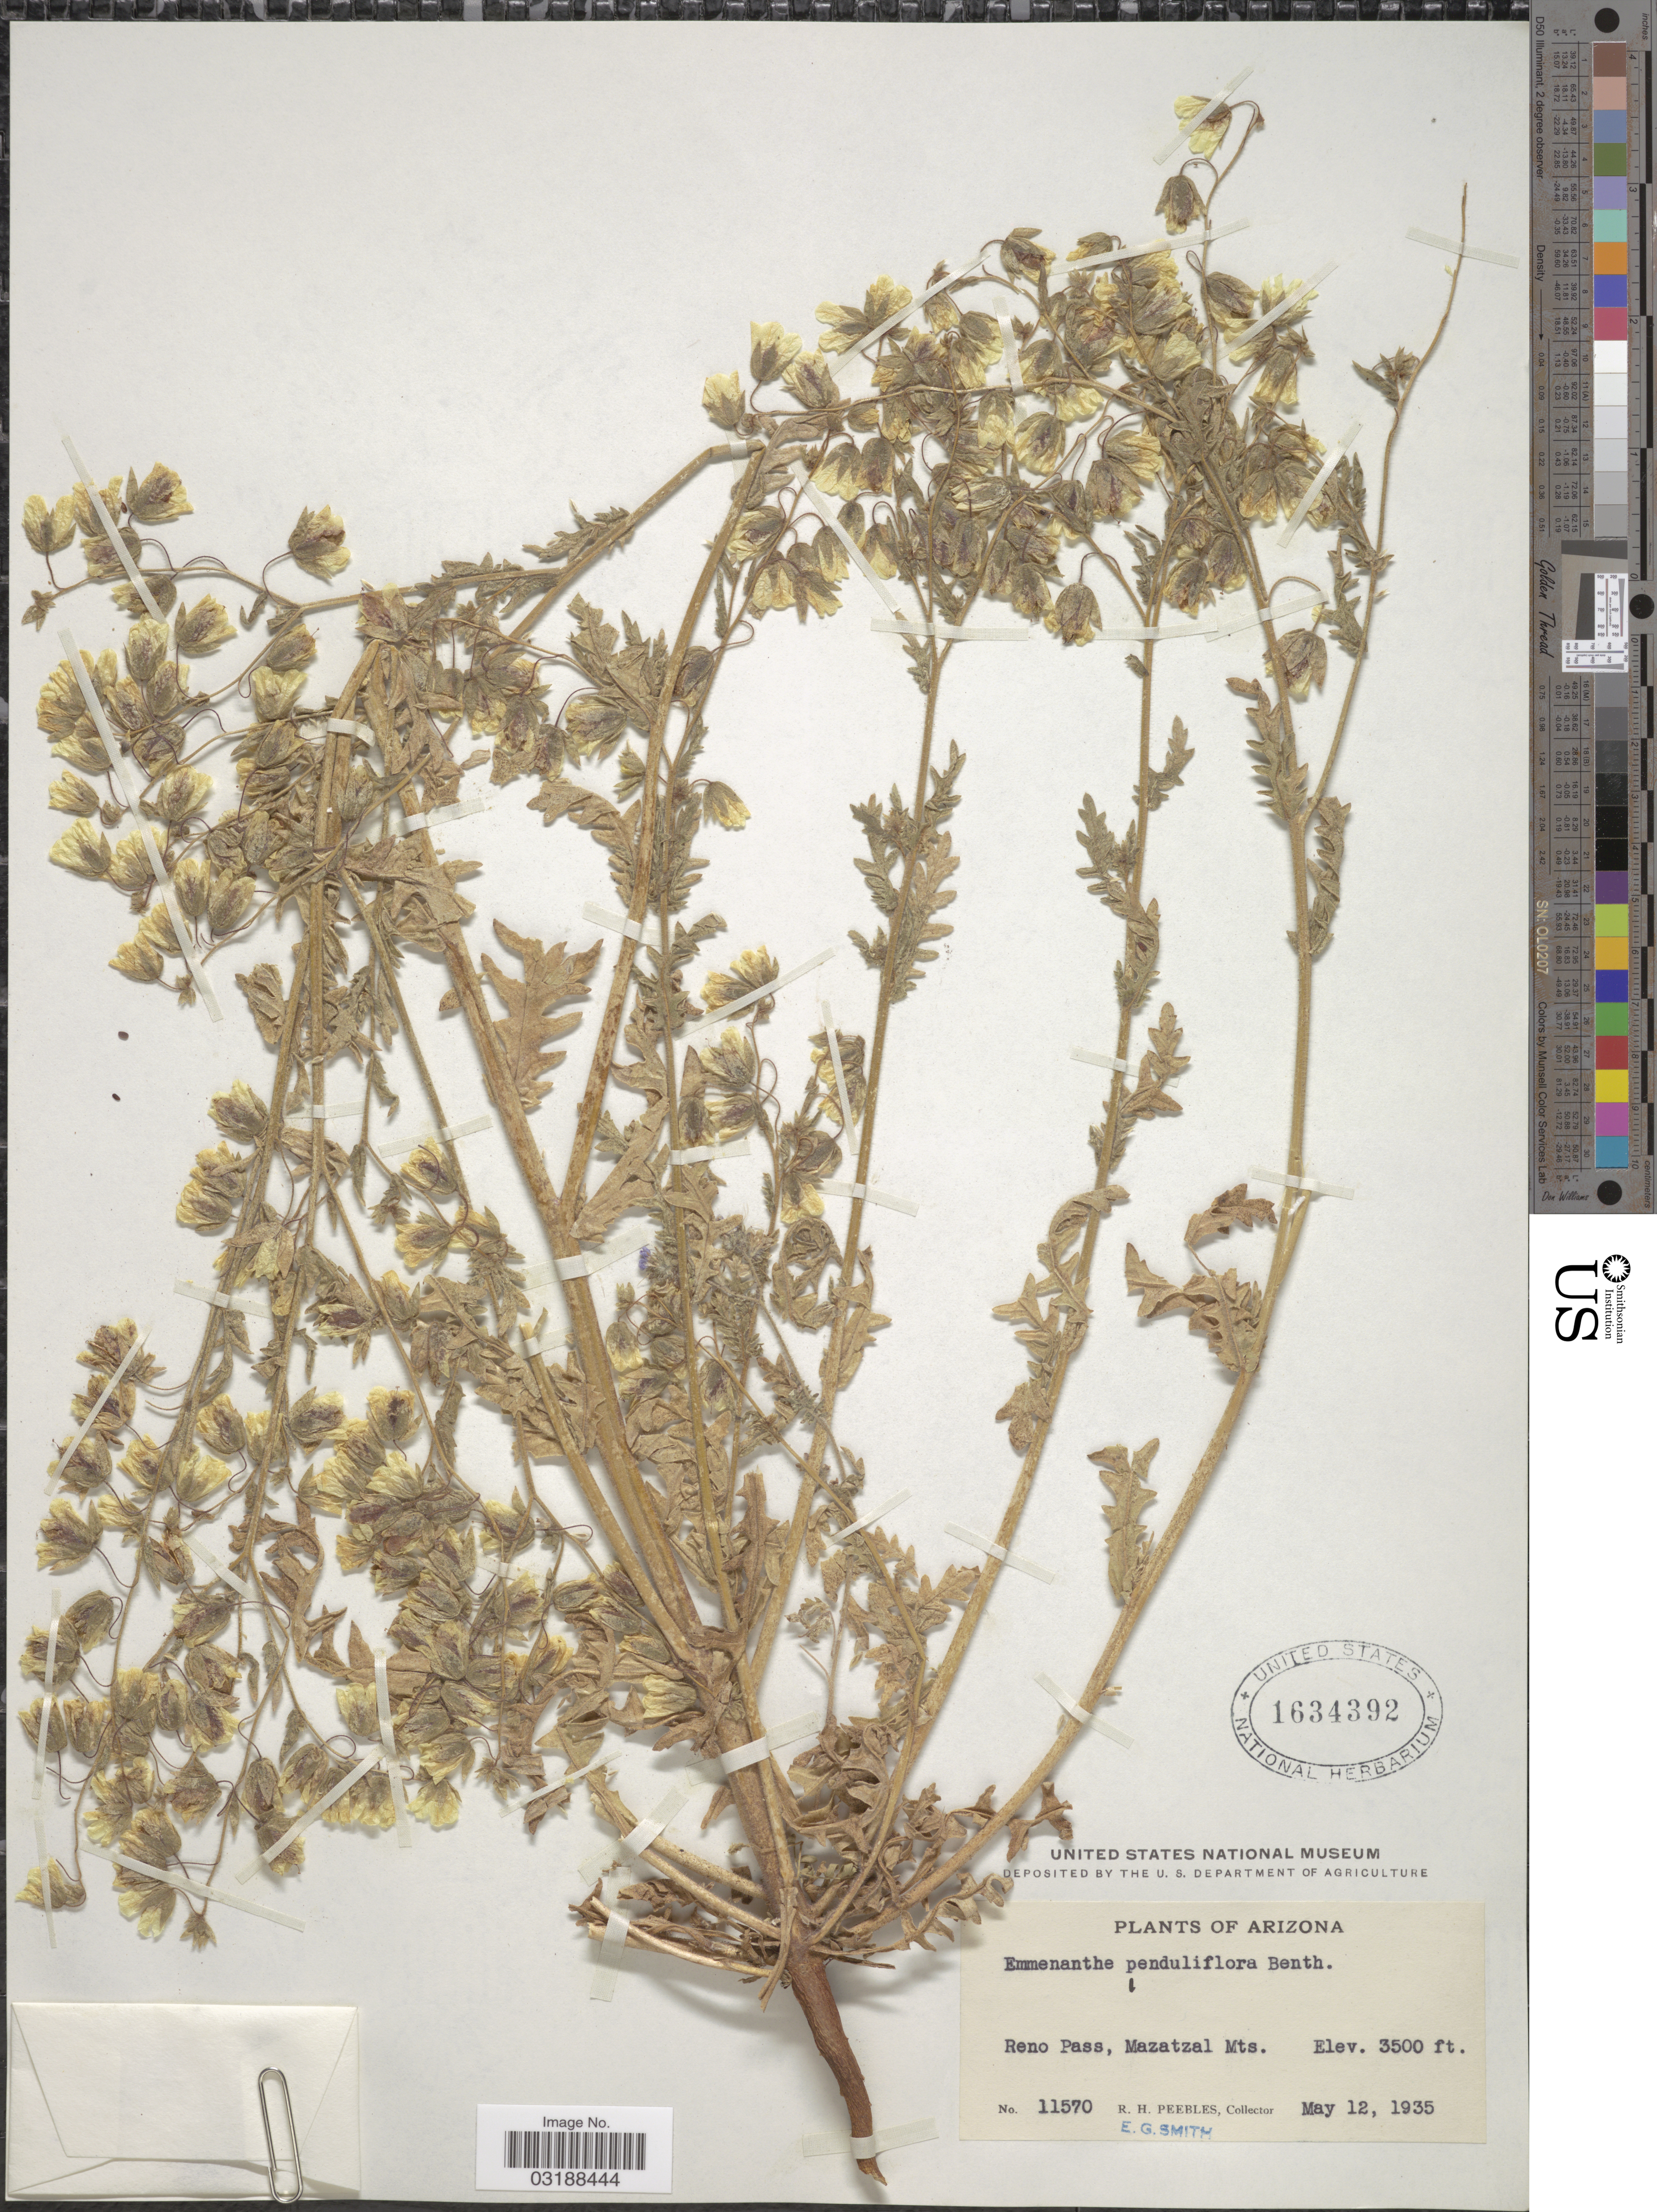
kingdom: Plantae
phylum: Tracheophyta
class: Magnoliopsida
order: Boraginales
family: Hydrophyllaceae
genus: Emmenanthe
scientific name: Emmenanthe penduliflora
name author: Benth.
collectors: R. H. Peebles & E. G. Smith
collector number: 11570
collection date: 1935-05-12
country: United States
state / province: Arizona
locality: Reno Pass, Mazatzal Mts.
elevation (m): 1067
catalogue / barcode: US 1634392